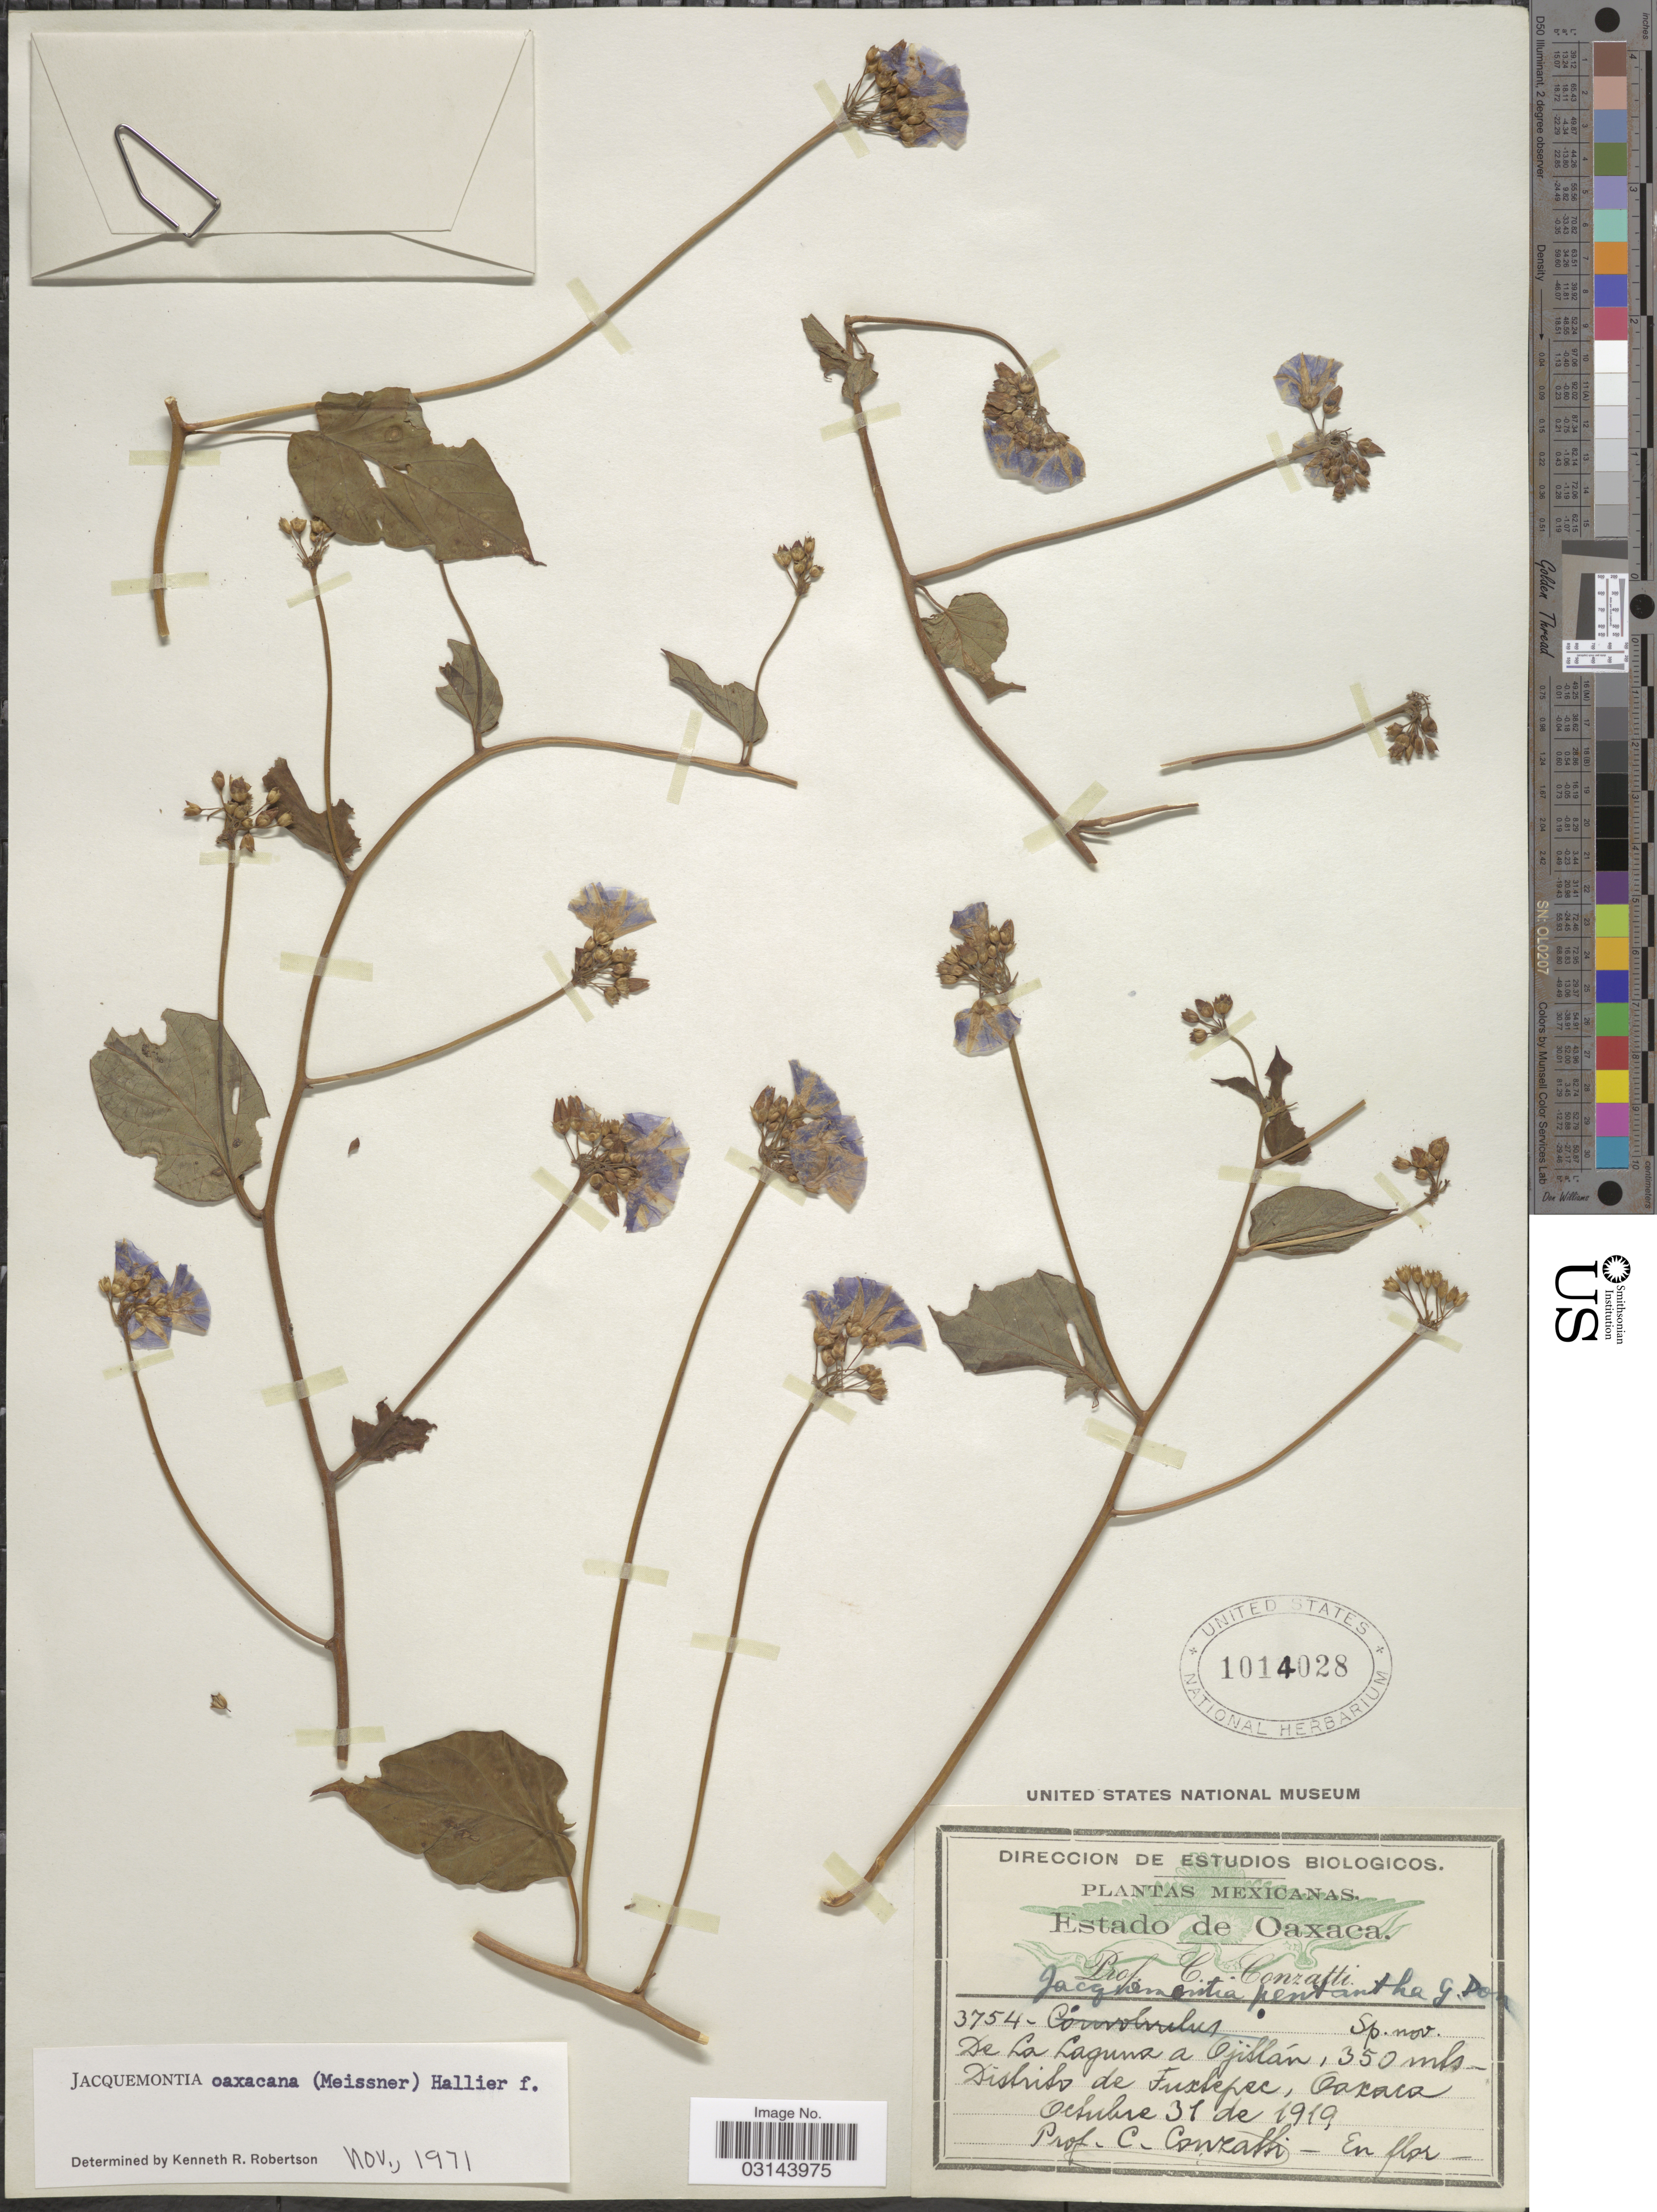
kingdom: Plantae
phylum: Tracheophyta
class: Magnoliopsida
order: Solanales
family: Convolvulaceae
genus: Jacquemontia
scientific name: Jacquemontia oaxacana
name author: (Meisn.) Hallier f.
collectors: C. Conzatti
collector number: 3754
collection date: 1919-10-31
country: Mexico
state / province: Oaxaca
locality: De La Laguna a Ojitlán, Distrito de Tuxtepec, Oaxaca.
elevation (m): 350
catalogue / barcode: US 1014028